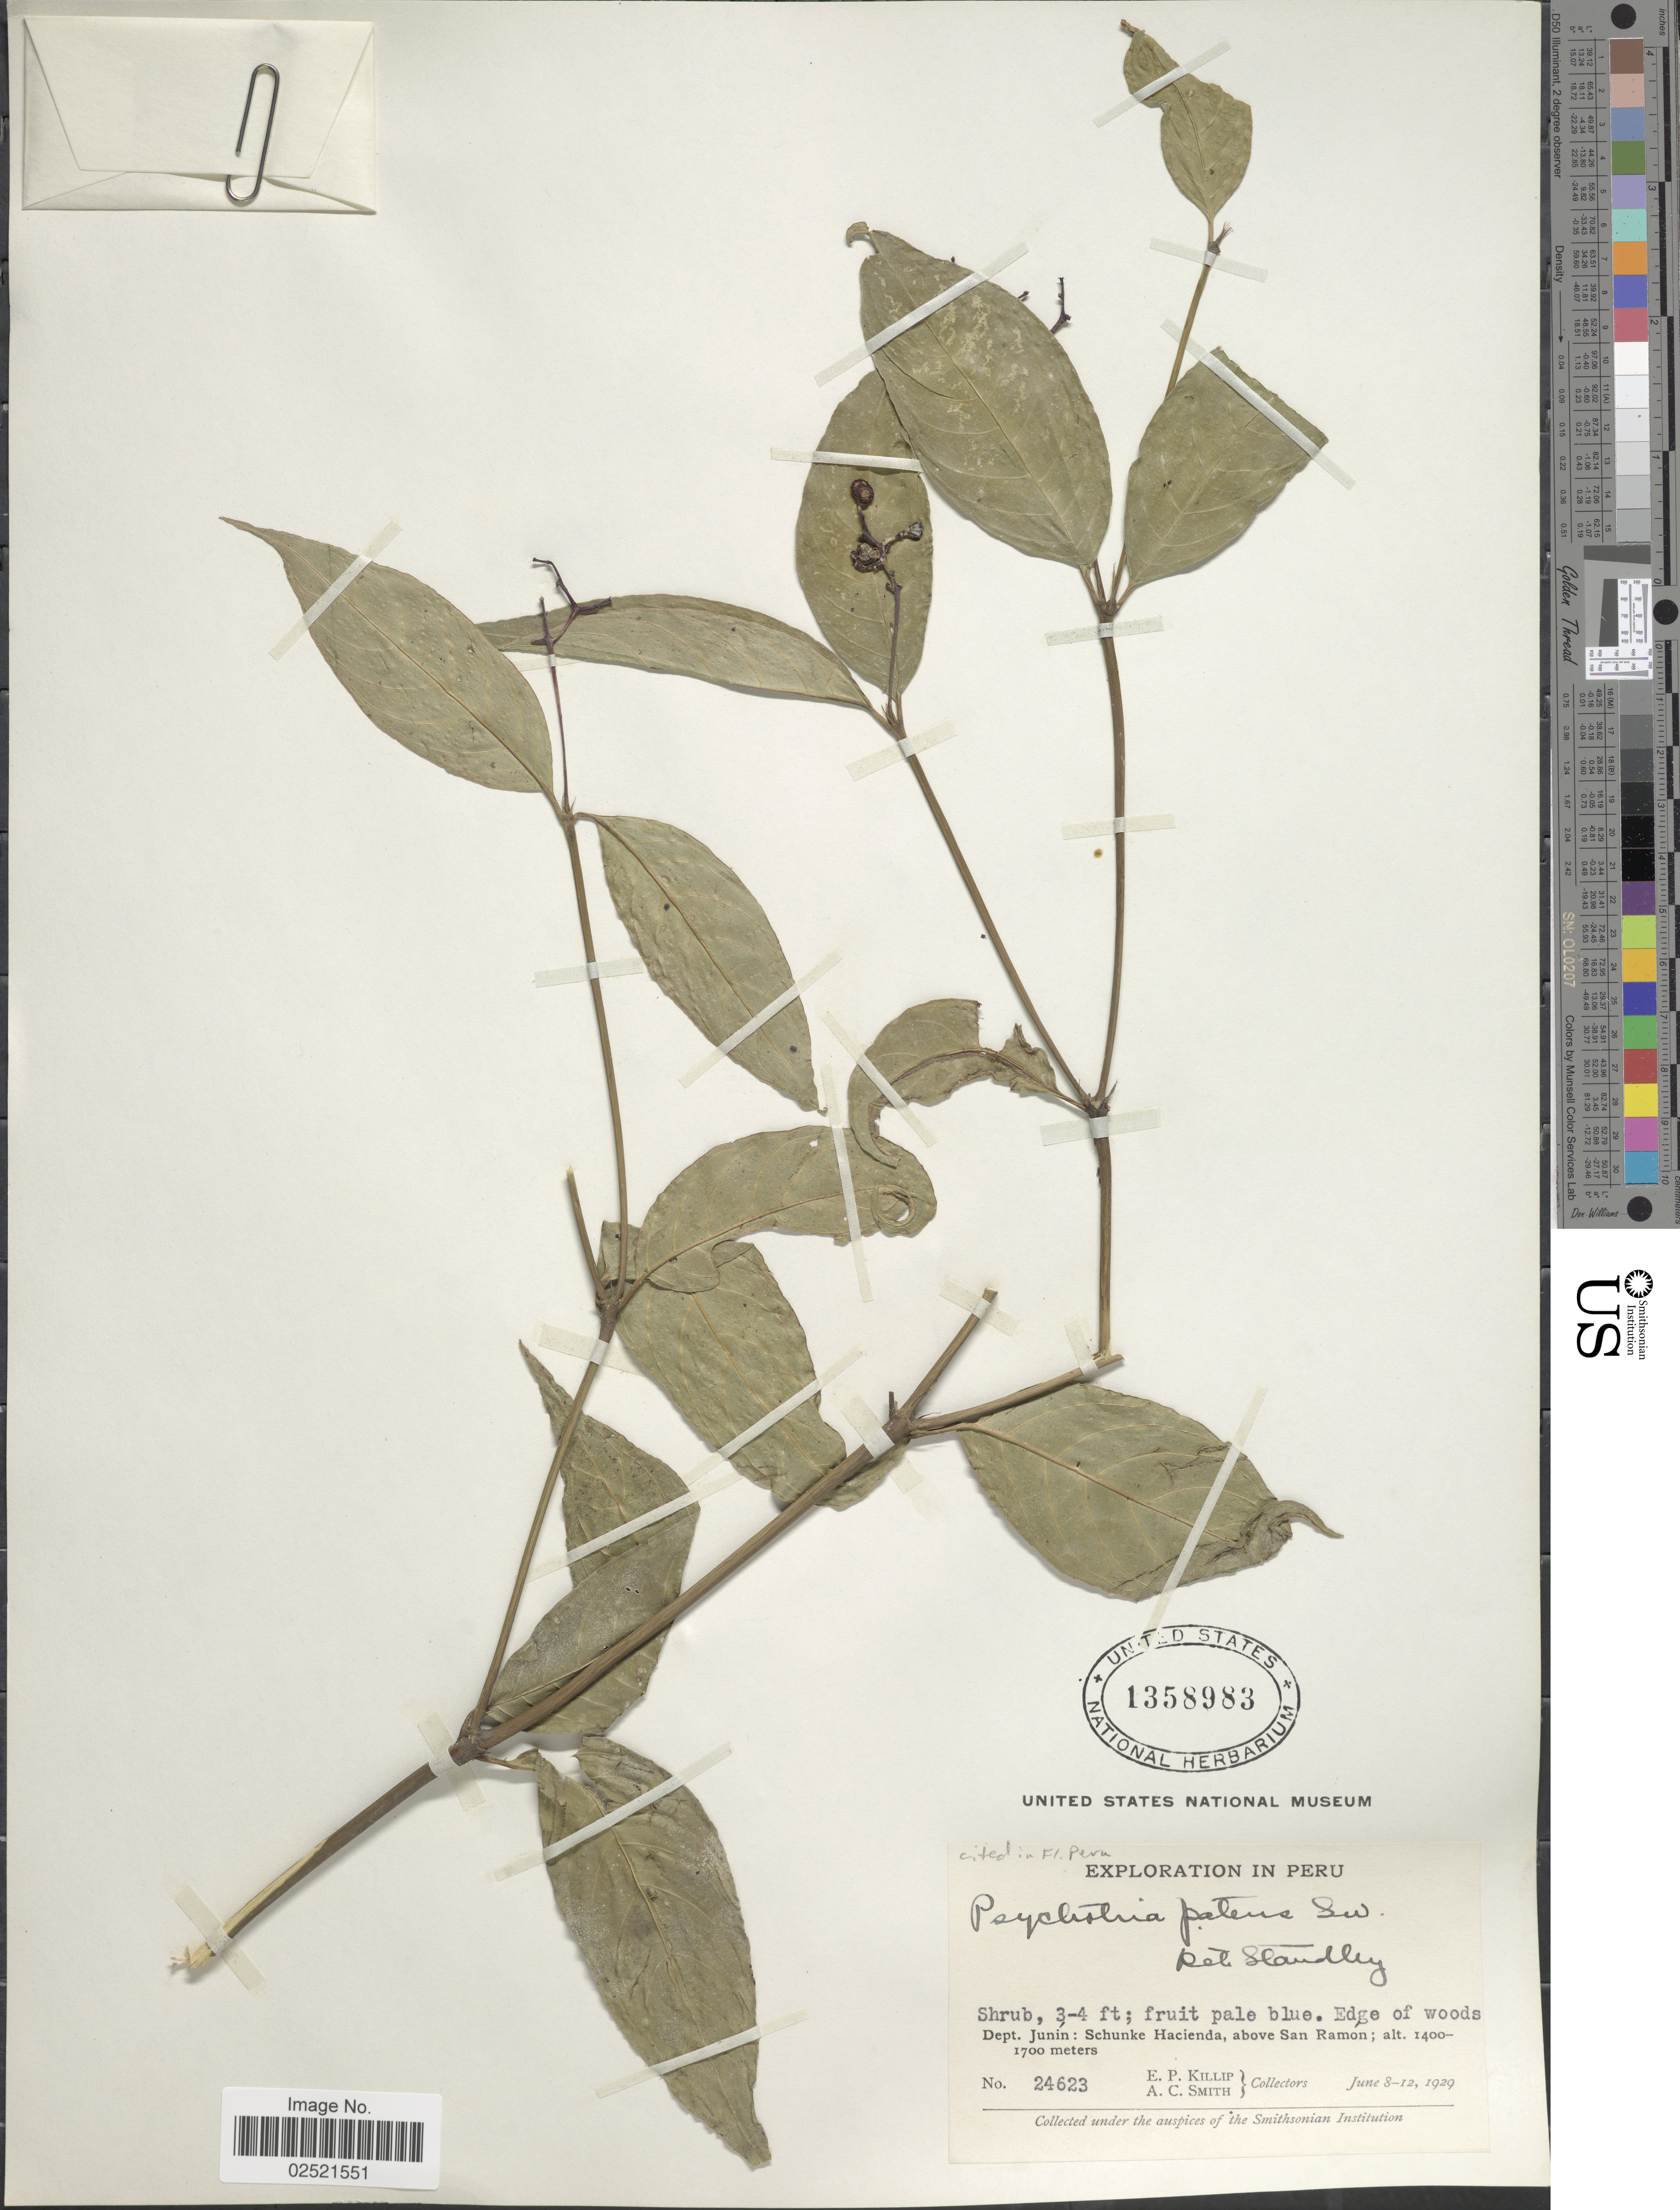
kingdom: Plantae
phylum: Tracheophyta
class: Magnoliopsida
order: Gentianales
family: Rubiaceae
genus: Psychotria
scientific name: Psychotria patens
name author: Sw.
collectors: E. P. Killip & A. C. Smith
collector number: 24623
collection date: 1929-06-08/1929-06-12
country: Peru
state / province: Junín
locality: Schunke Hacienda, above San Ramon.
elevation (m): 1400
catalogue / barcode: US 1358983